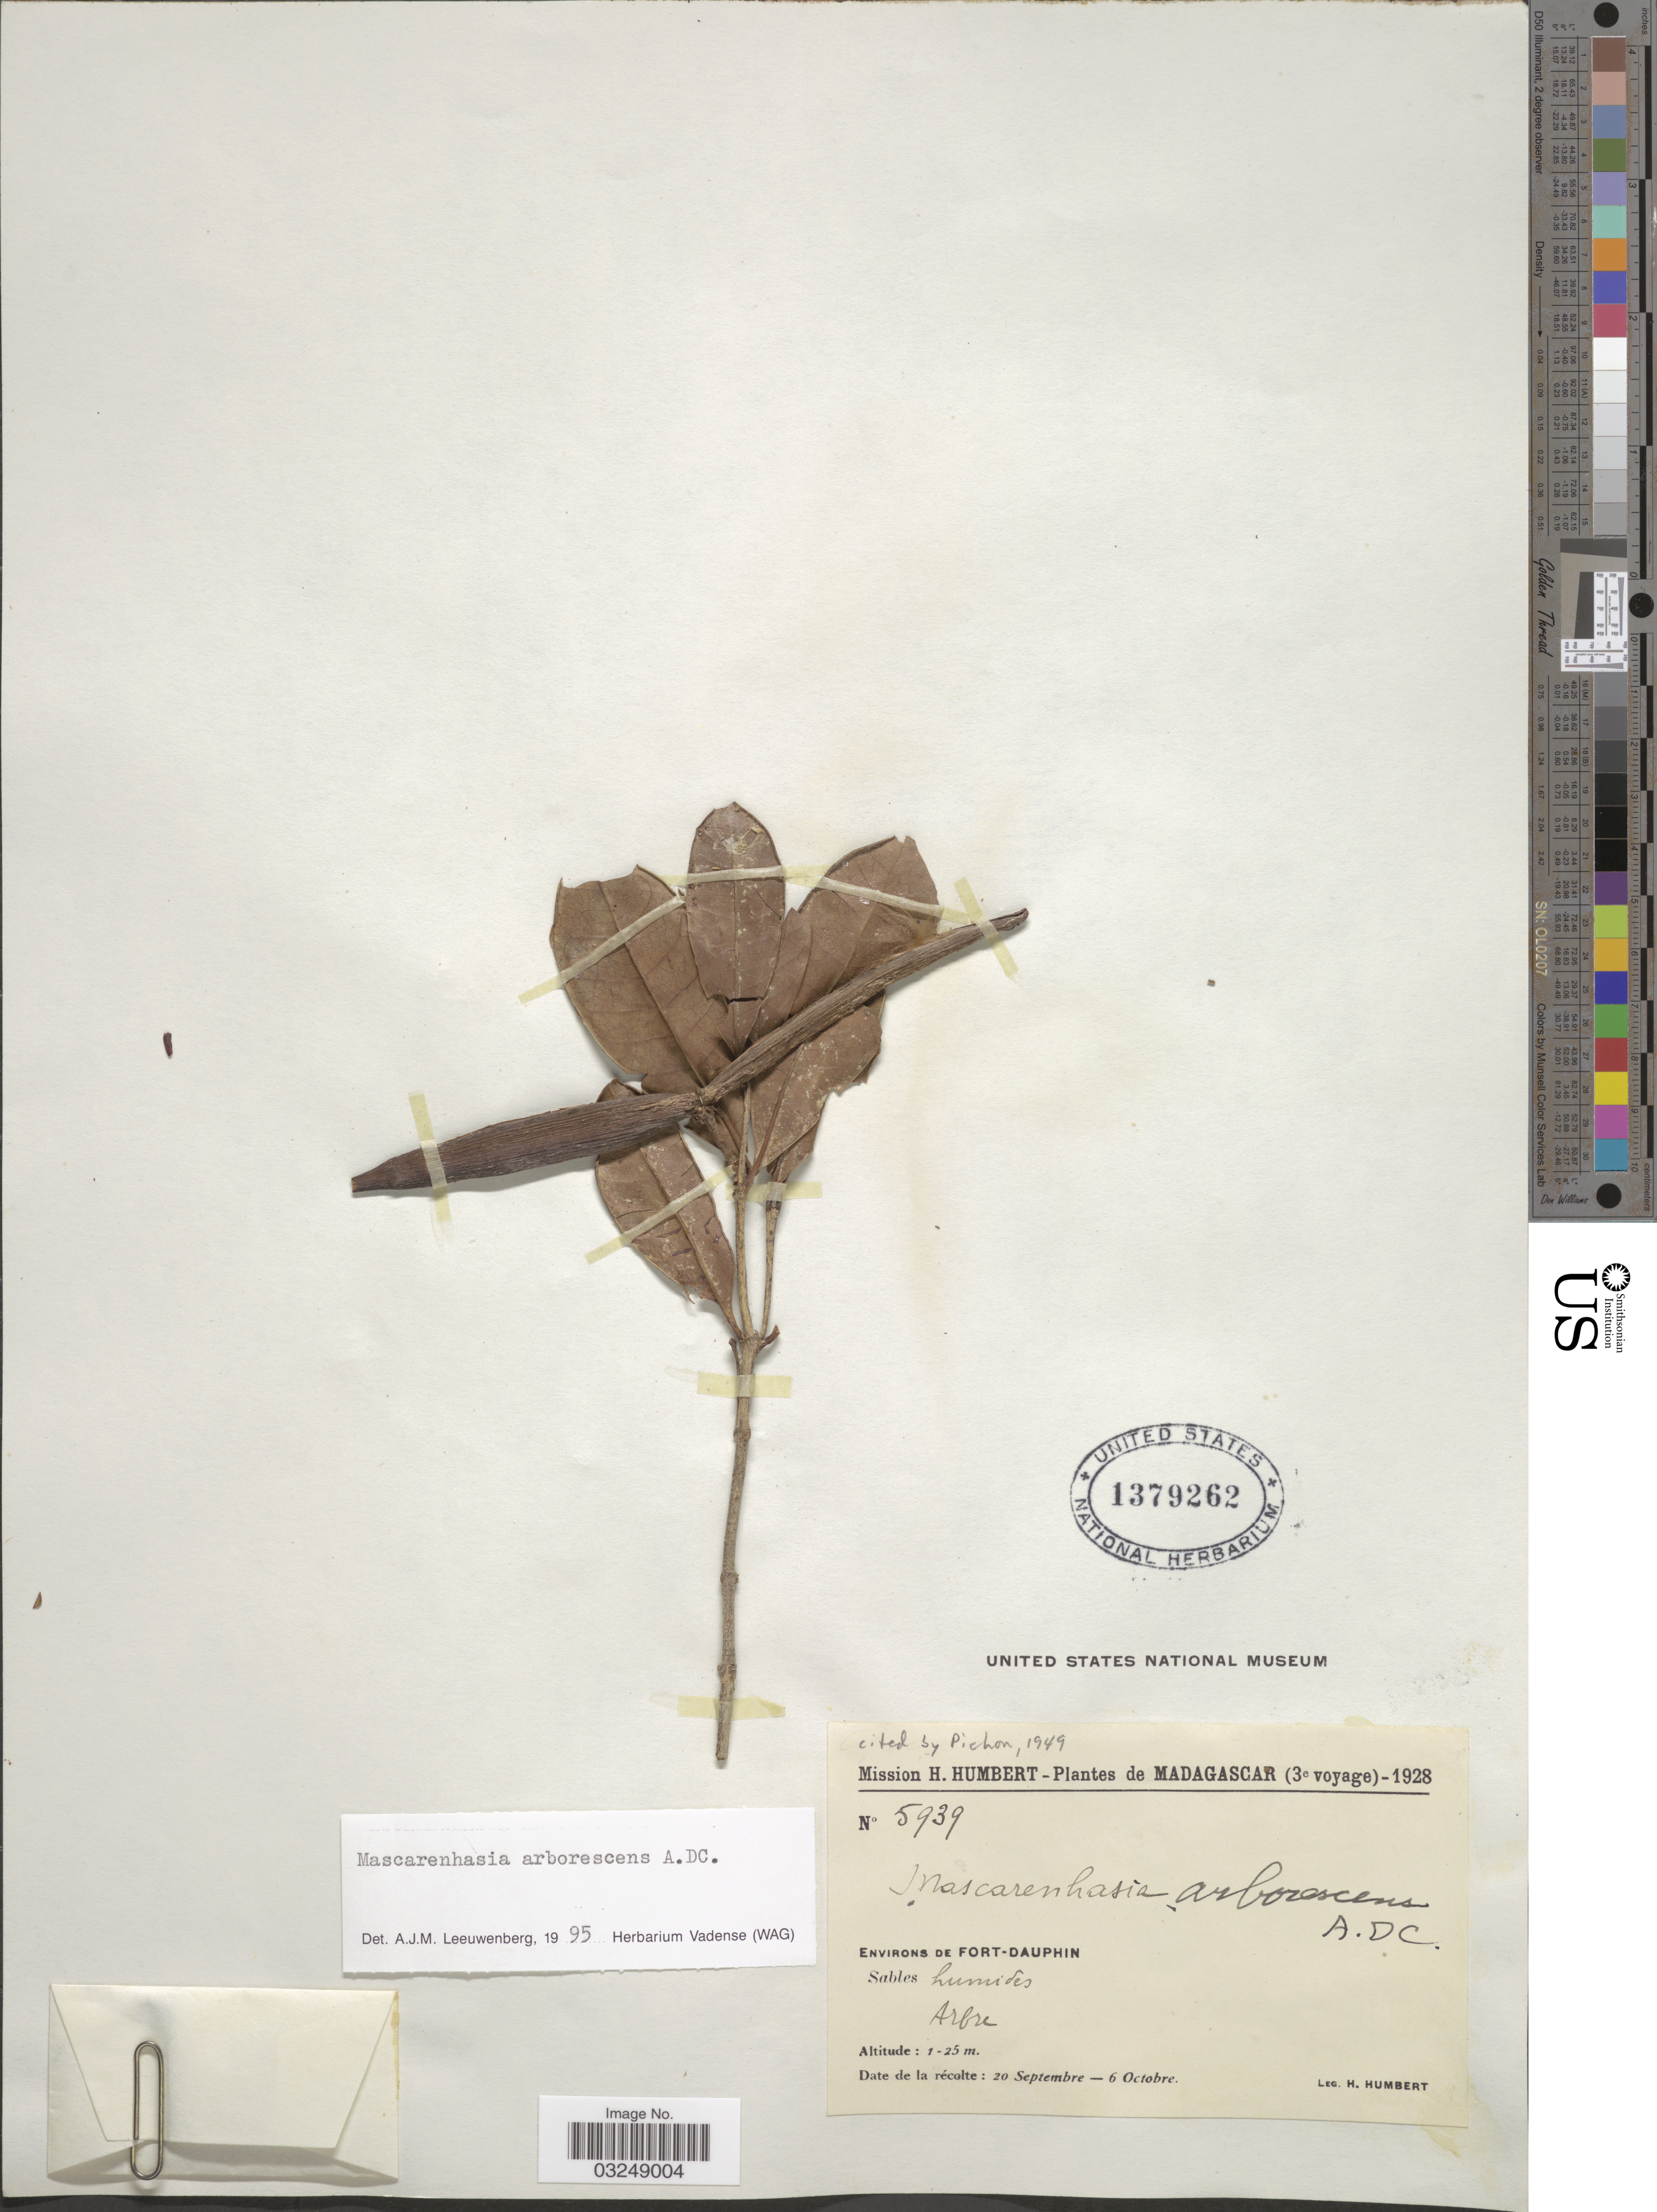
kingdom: Plantae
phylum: Tracheophyta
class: Magnoliopsida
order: Gentianales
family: Apocynaceae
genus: Mascarenhasia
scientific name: Mascarenhasia arborescens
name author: A. DC.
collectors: H. Humbert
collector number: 5939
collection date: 1928-09-20/1928-10-06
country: Madagascar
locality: Environs de Fort-Dauphin.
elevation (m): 1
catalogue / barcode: US 1379262